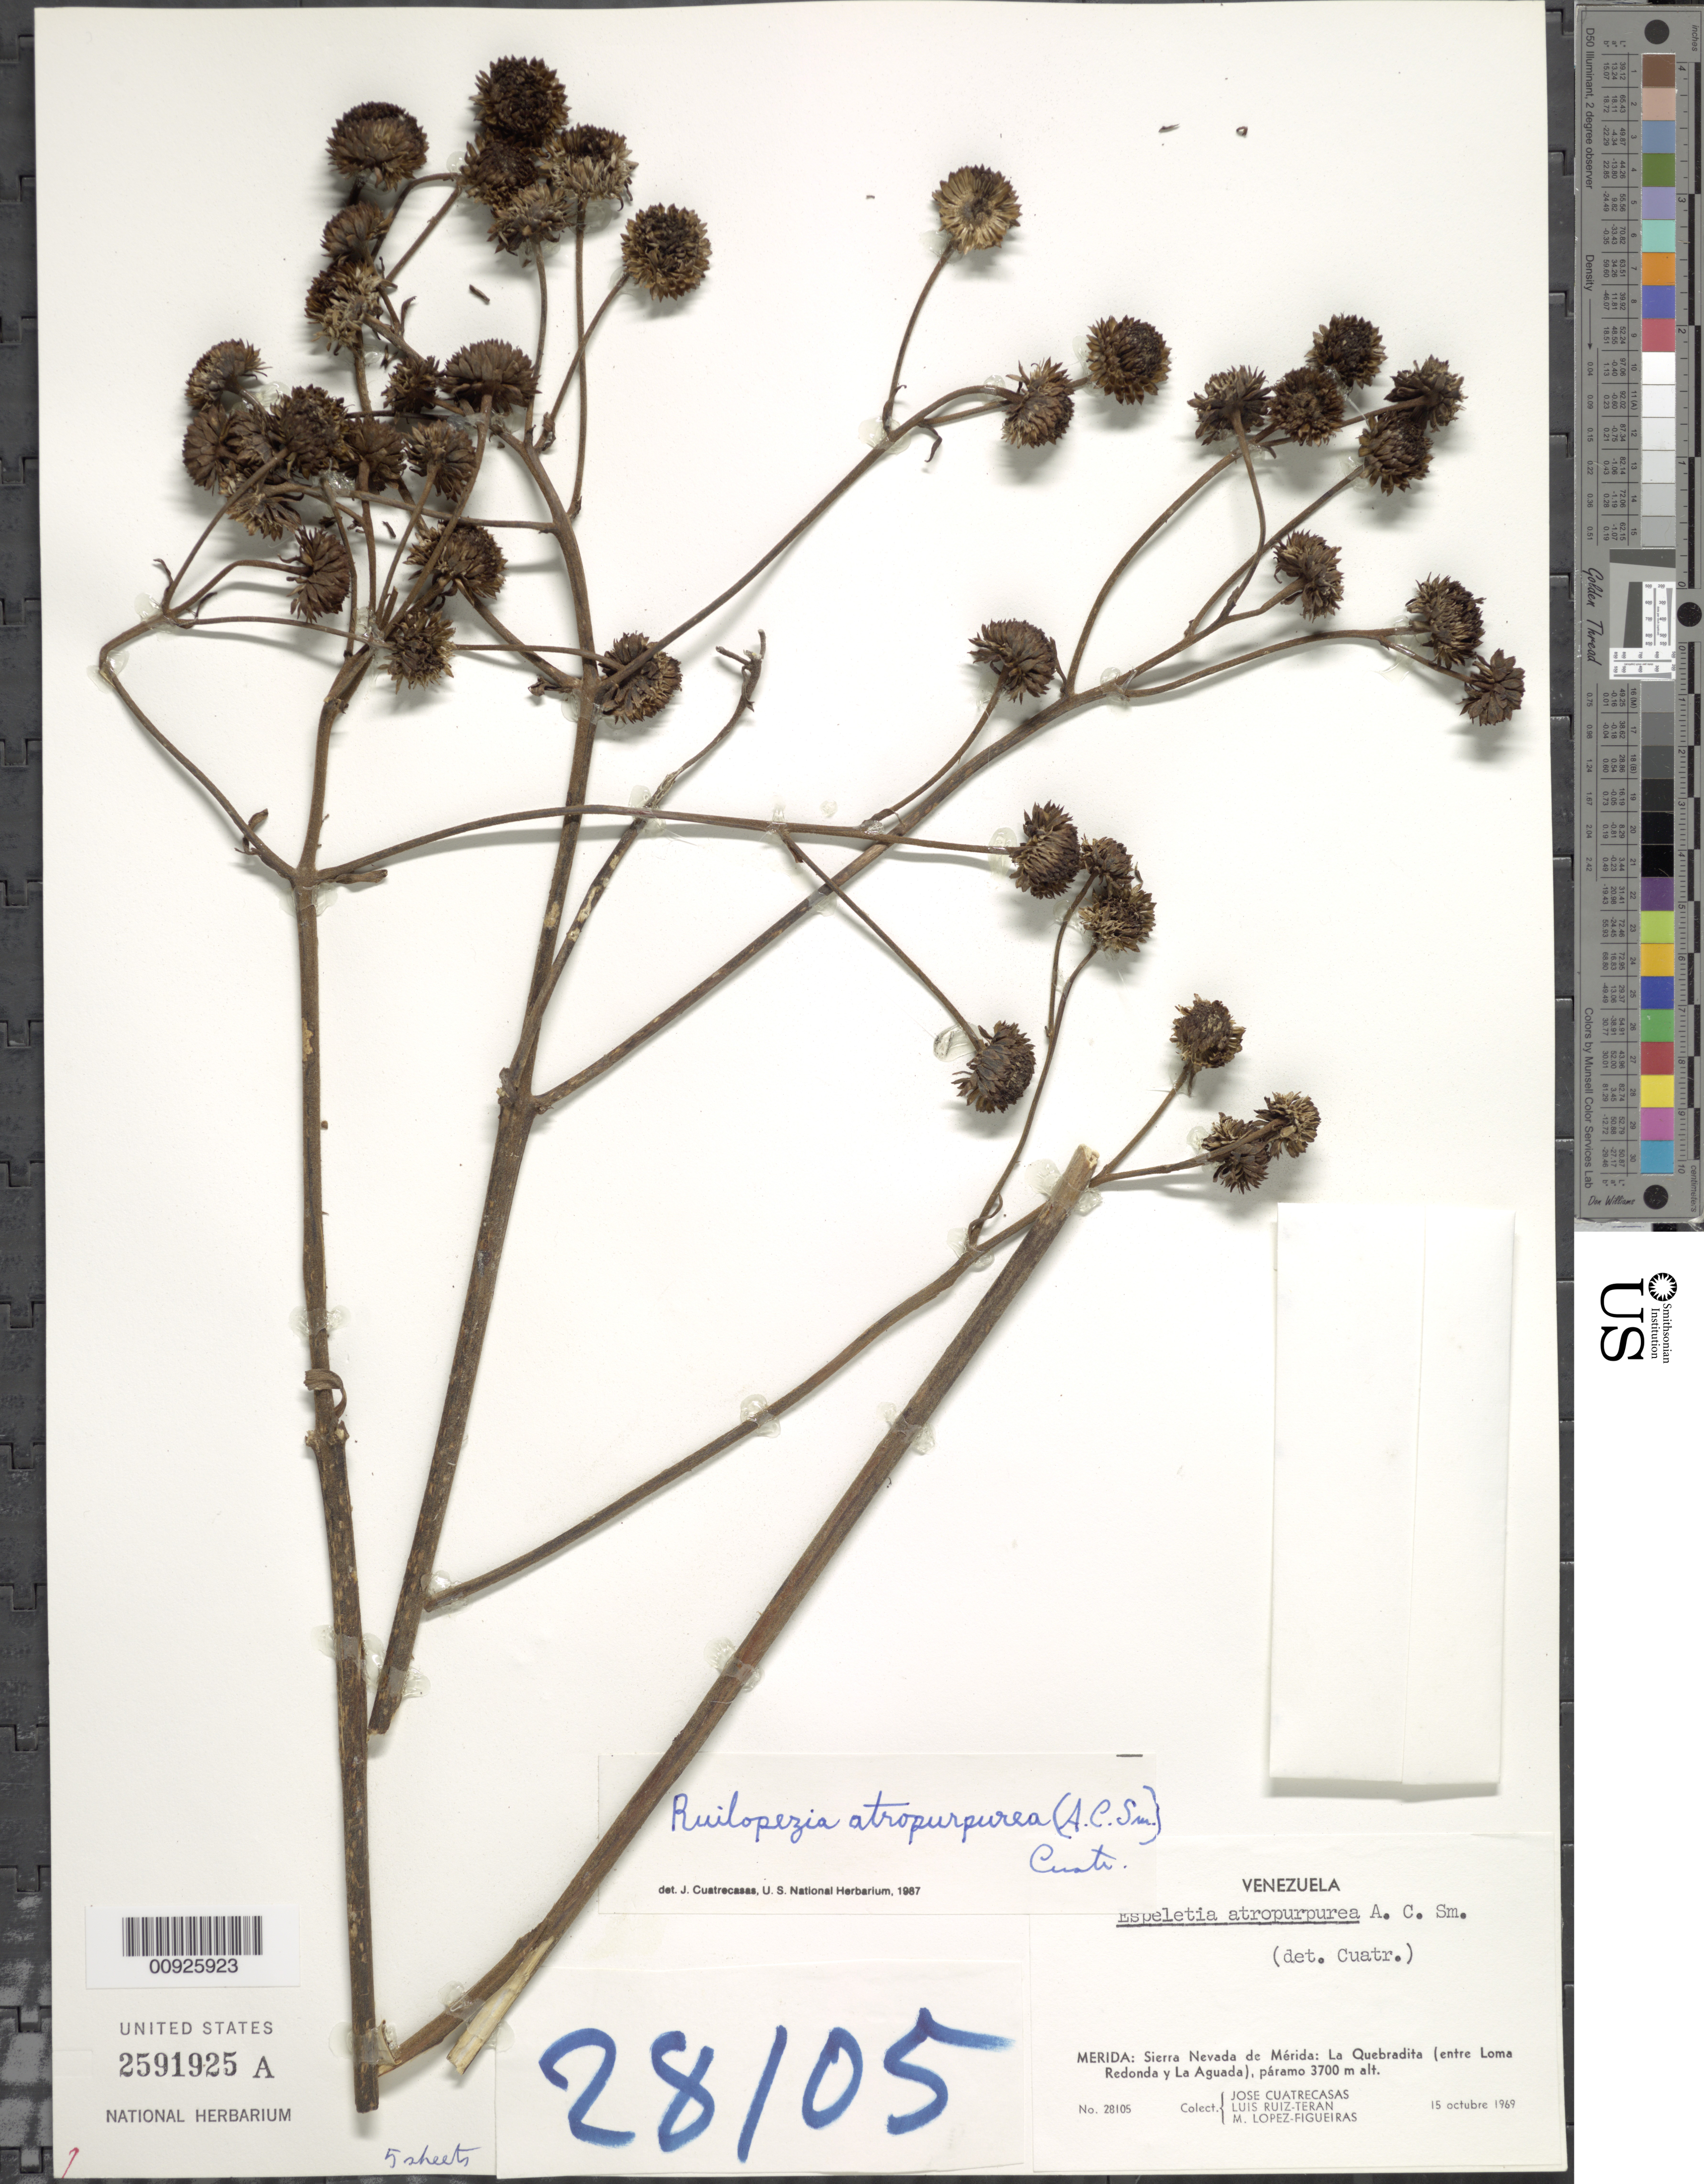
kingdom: Plantae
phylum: Tracheophyta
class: Magnoliopsida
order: Asterales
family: Asteraceae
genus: Ruilopezia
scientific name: Ruilopezia atropurpurea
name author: (A.C. Sm.) Cuatrec.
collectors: J. Cuatrecasas, L. E. Ruíz-Terán & M. López Figueiras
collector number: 28105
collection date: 1969-10-15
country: Venezuela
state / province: Mérida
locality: Sierra Nevada de Mérida: La Quebradita (entre Loma Redonda y La Aguada) páramo.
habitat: Páramo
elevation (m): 3700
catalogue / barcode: US 2591925A